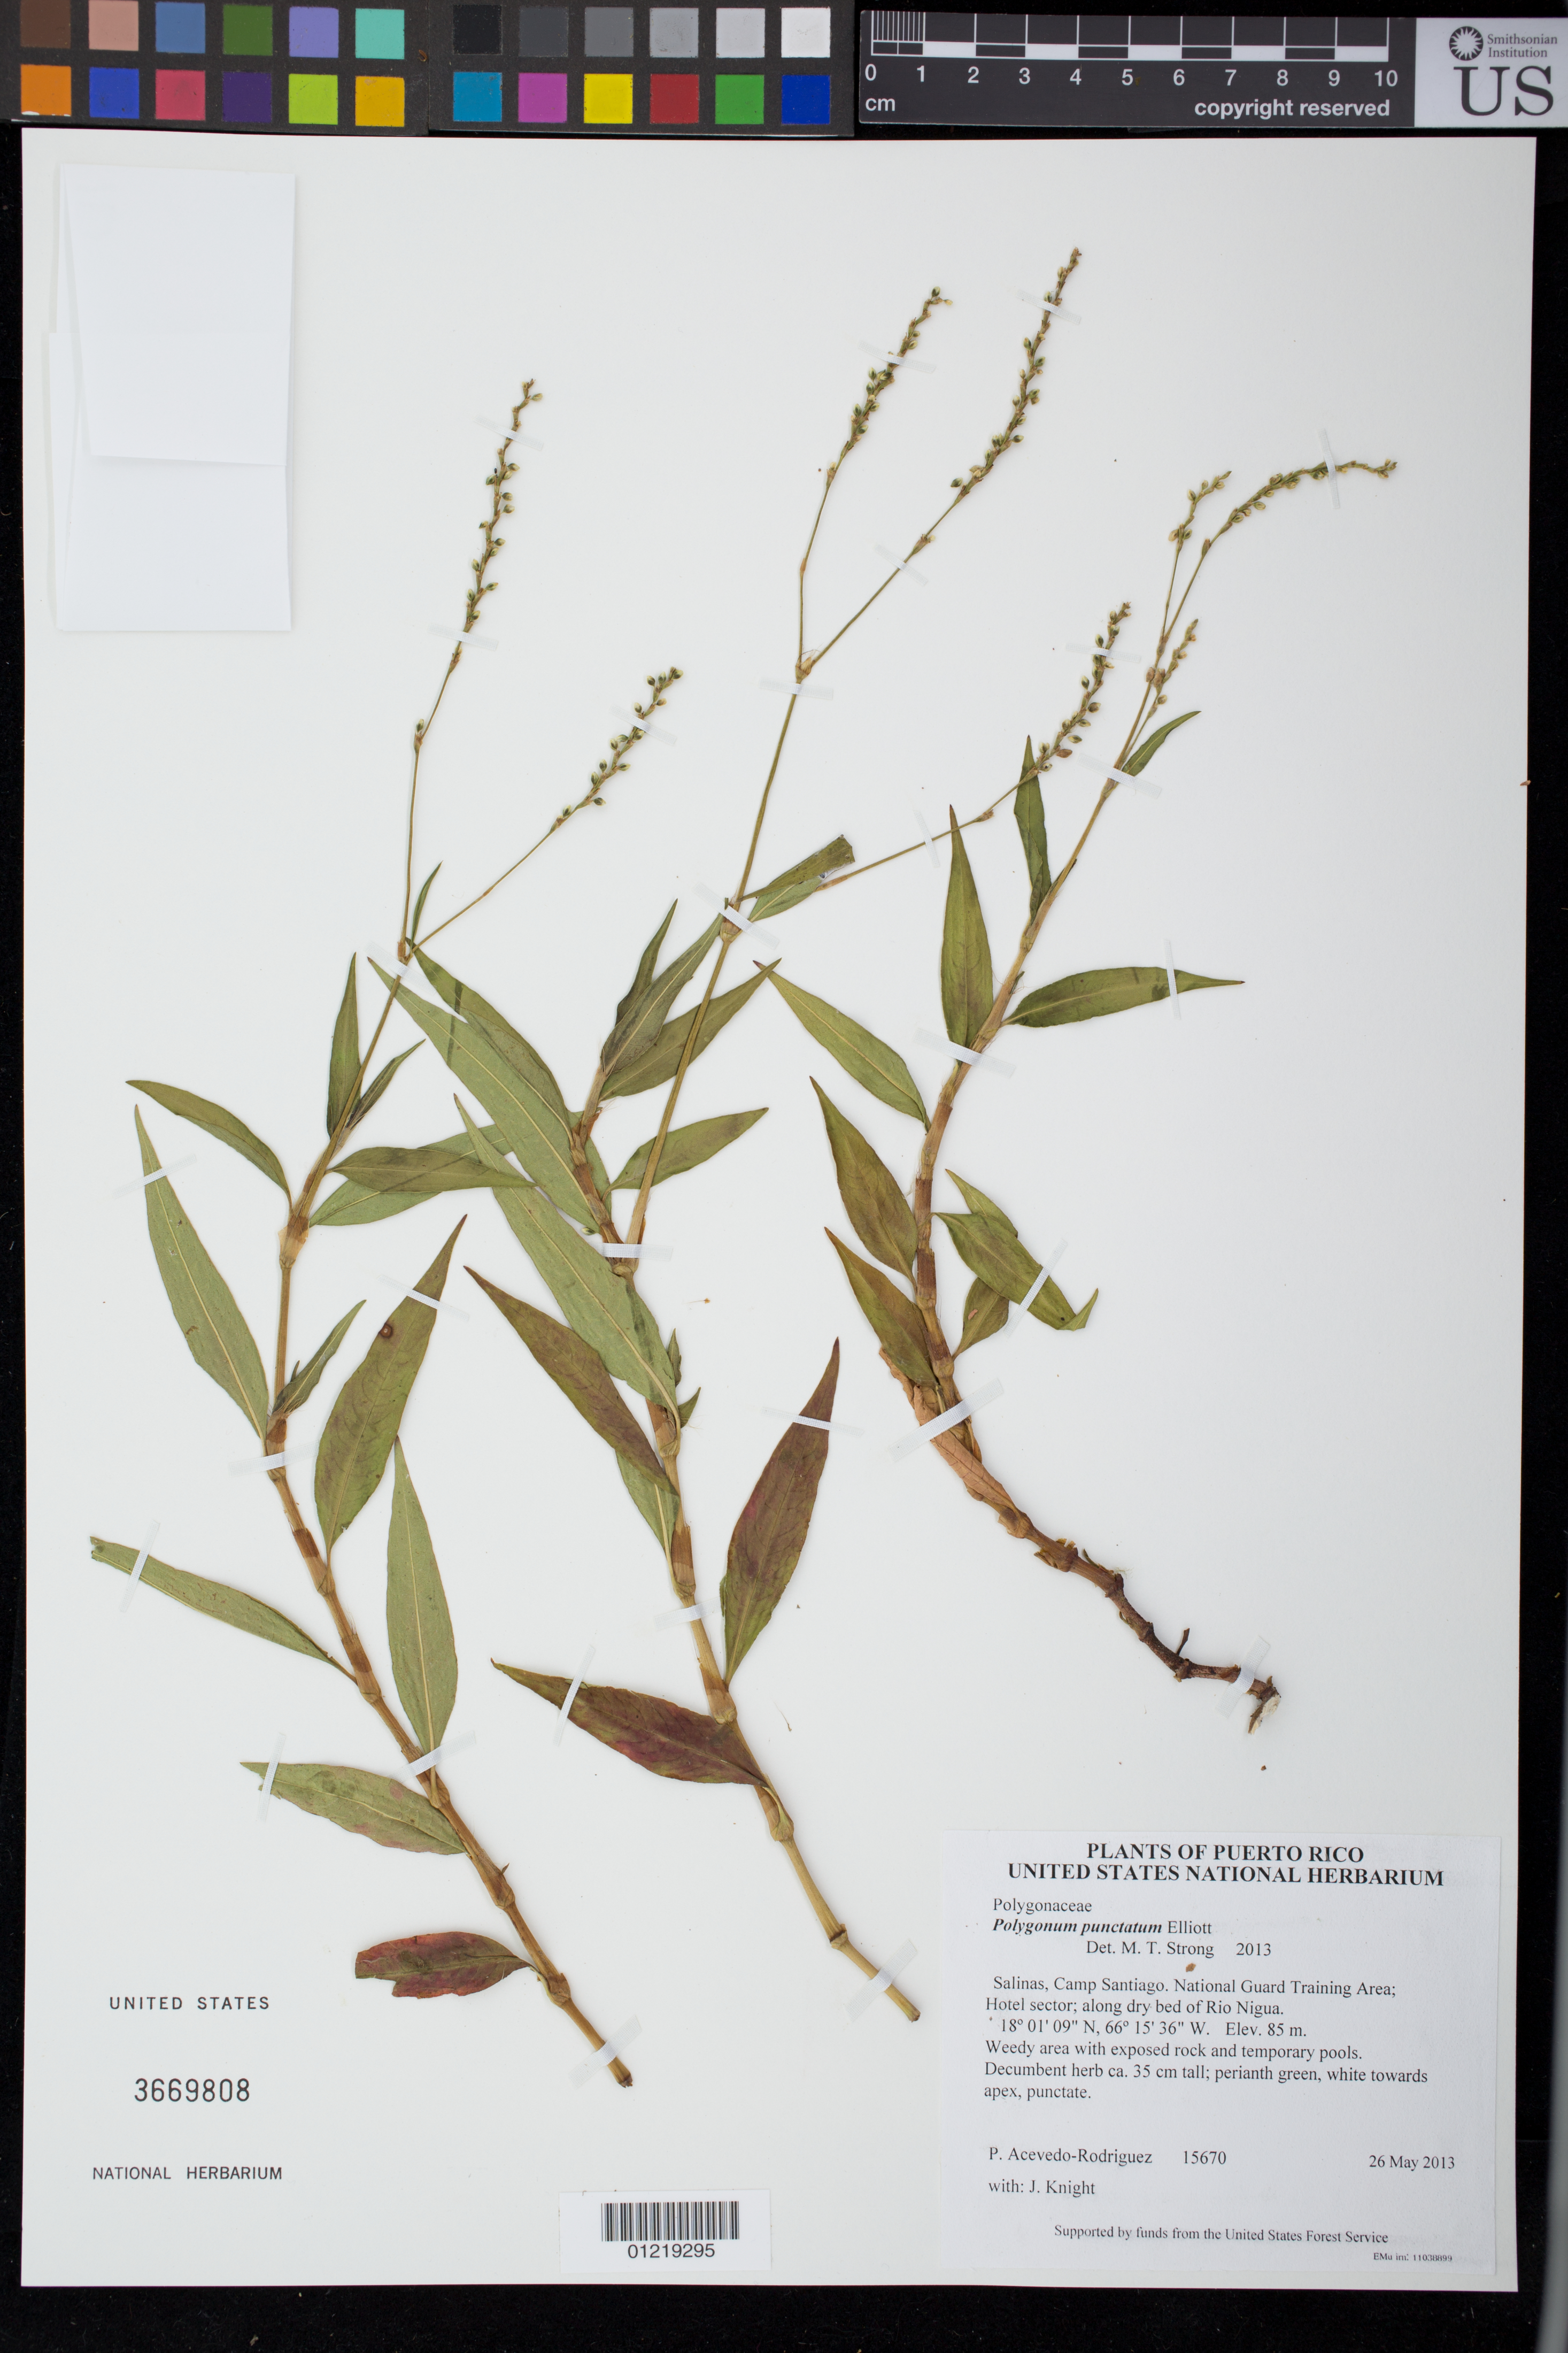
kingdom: Plantae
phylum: Tracheophyta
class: Magnoliopsida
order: Caryophyllales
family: Polygonaceae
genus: Persicaria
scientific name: Persicaria sp.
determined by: Atha, D. E.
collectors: P. Acevedo-Rodr. & J. Knight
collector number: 15670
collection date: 2013-05-26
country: Puerto Rico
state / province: Salinas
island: Puerto Rico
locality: Camp Santiago. National Guard Training Area; Hotel sector; along dry bed of Rio Nigua.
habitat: Weedy area with exposed rock and temporary pools.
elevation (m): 85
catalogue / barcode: US 3669808